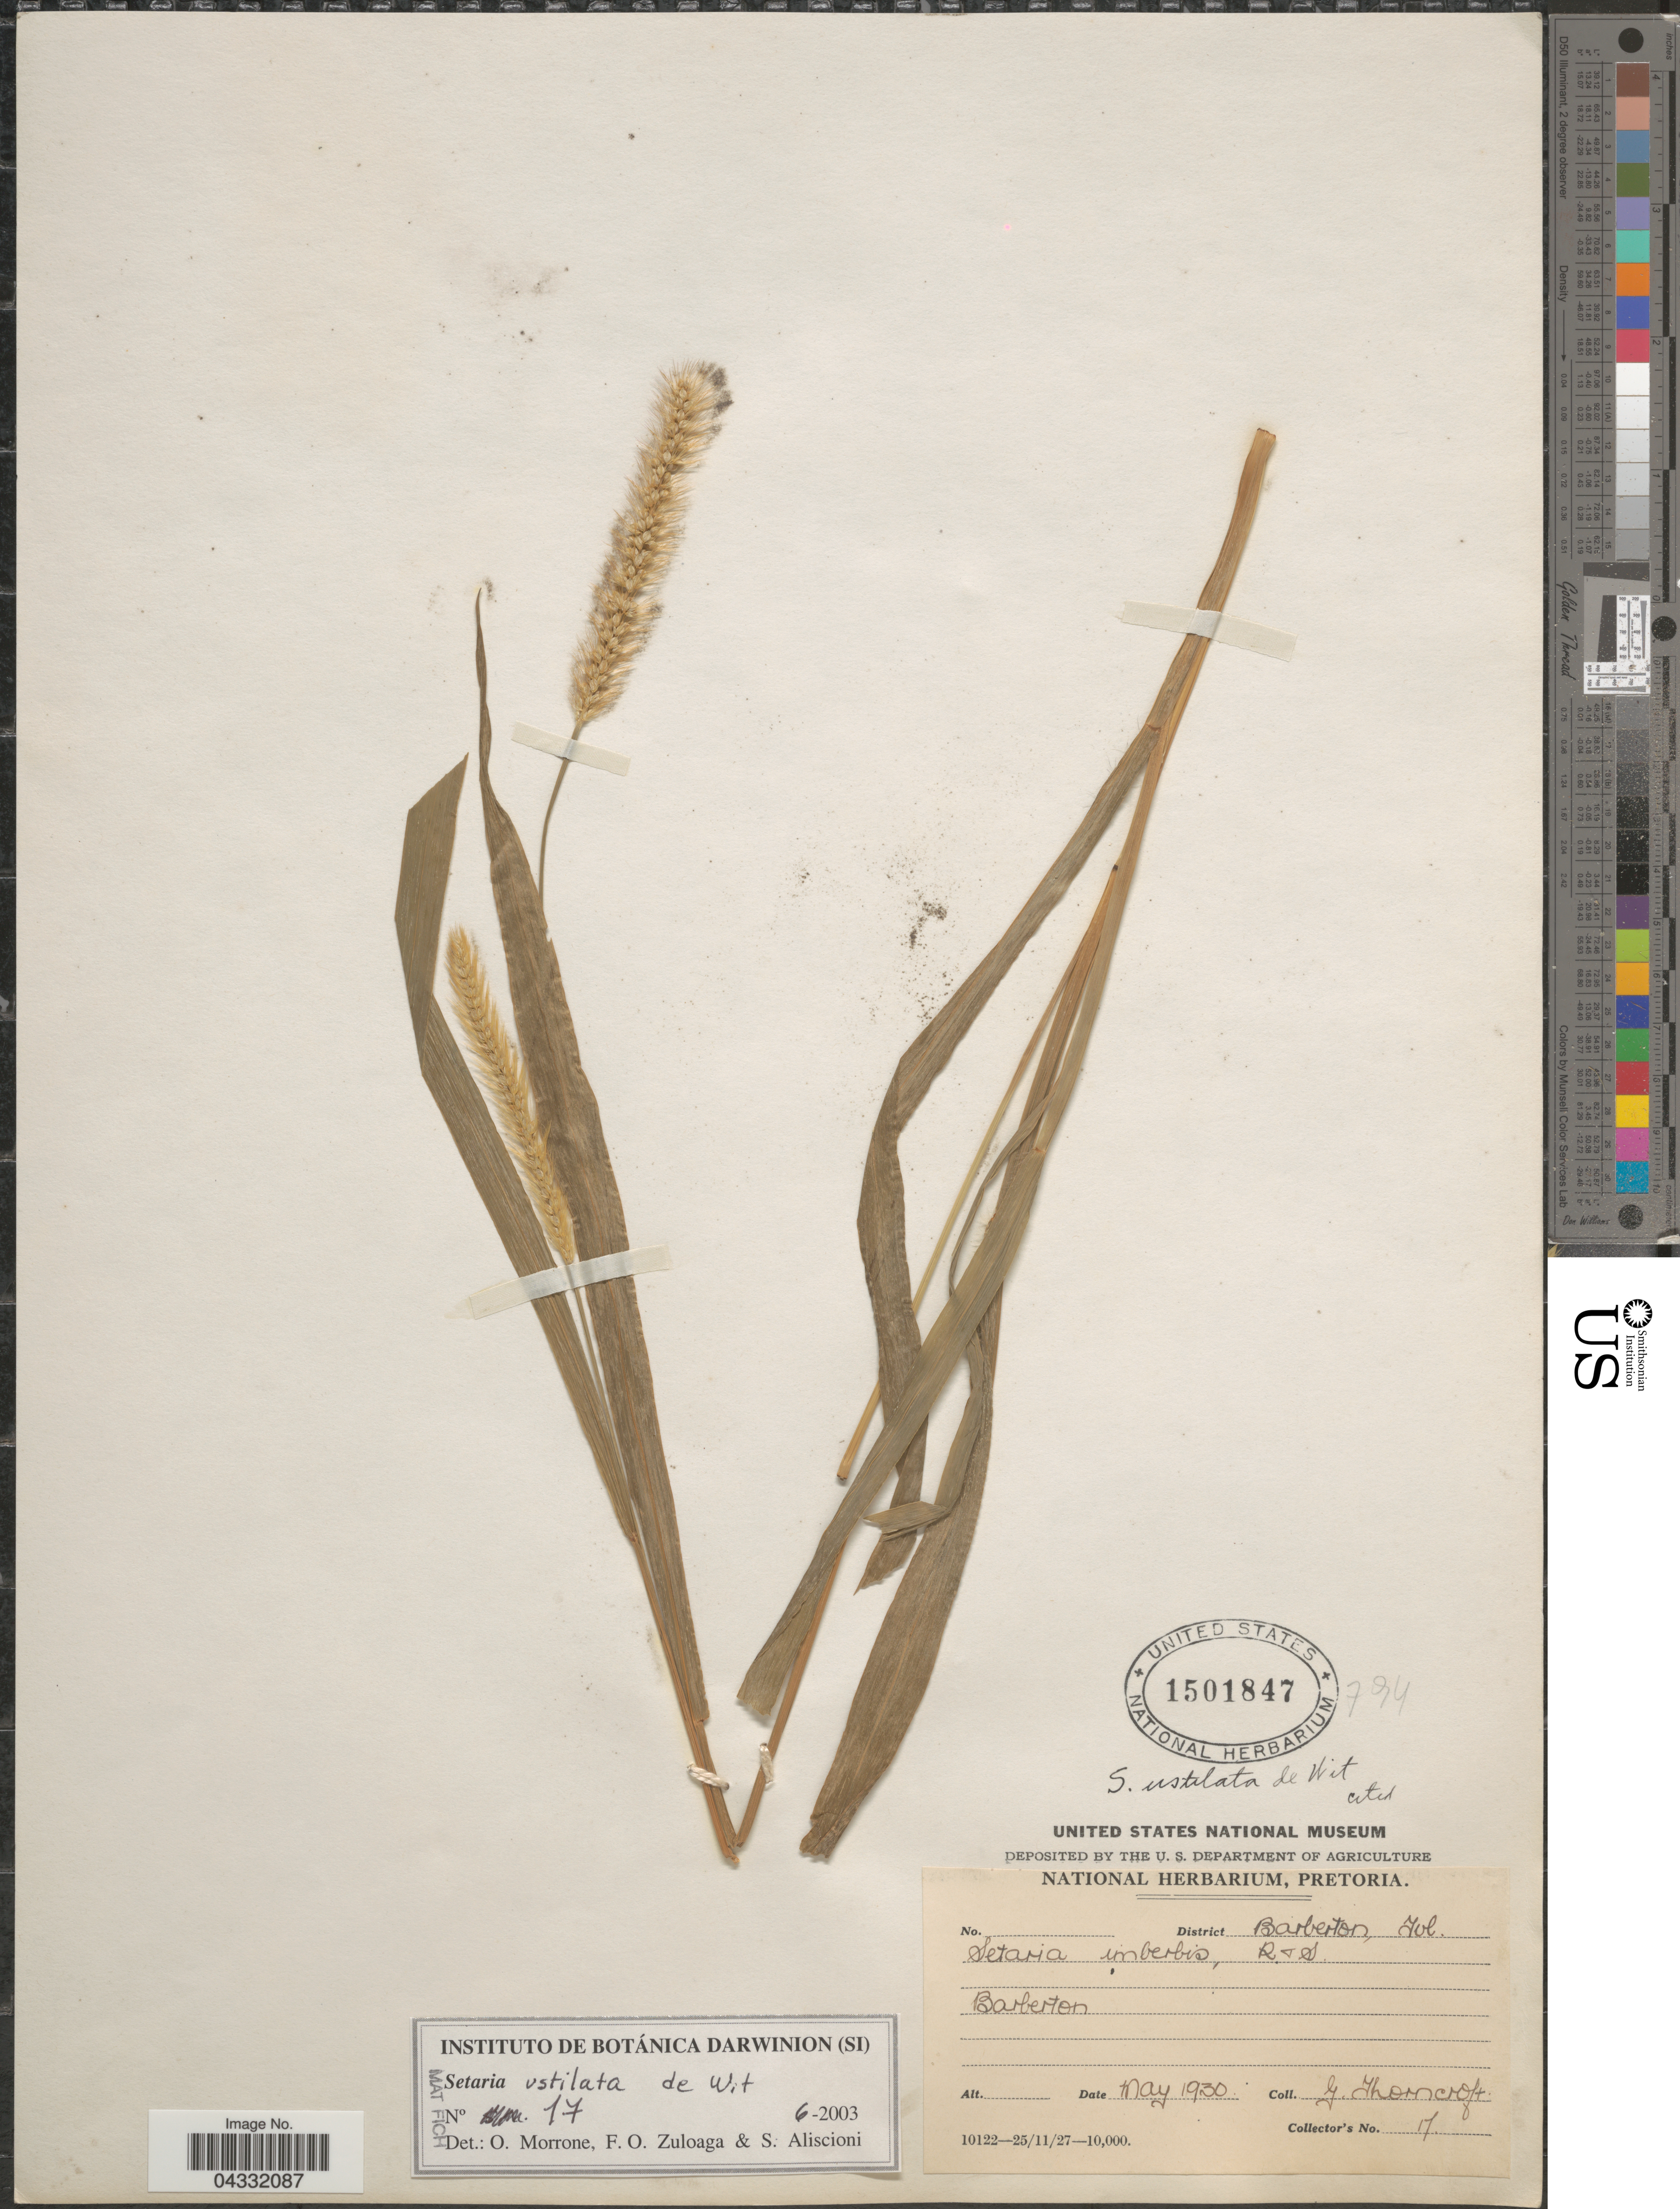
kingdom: Plantae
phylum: Tracheophyta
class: Liliopsida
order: Poales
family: Poaceae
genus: Setaria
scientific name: Setaria ustilata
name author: de Wit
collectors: G. Thorncroft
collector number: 17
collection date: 1930-05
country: South Africa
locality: District Barberton, Tvl. Barberton.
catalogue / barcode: US 1501847